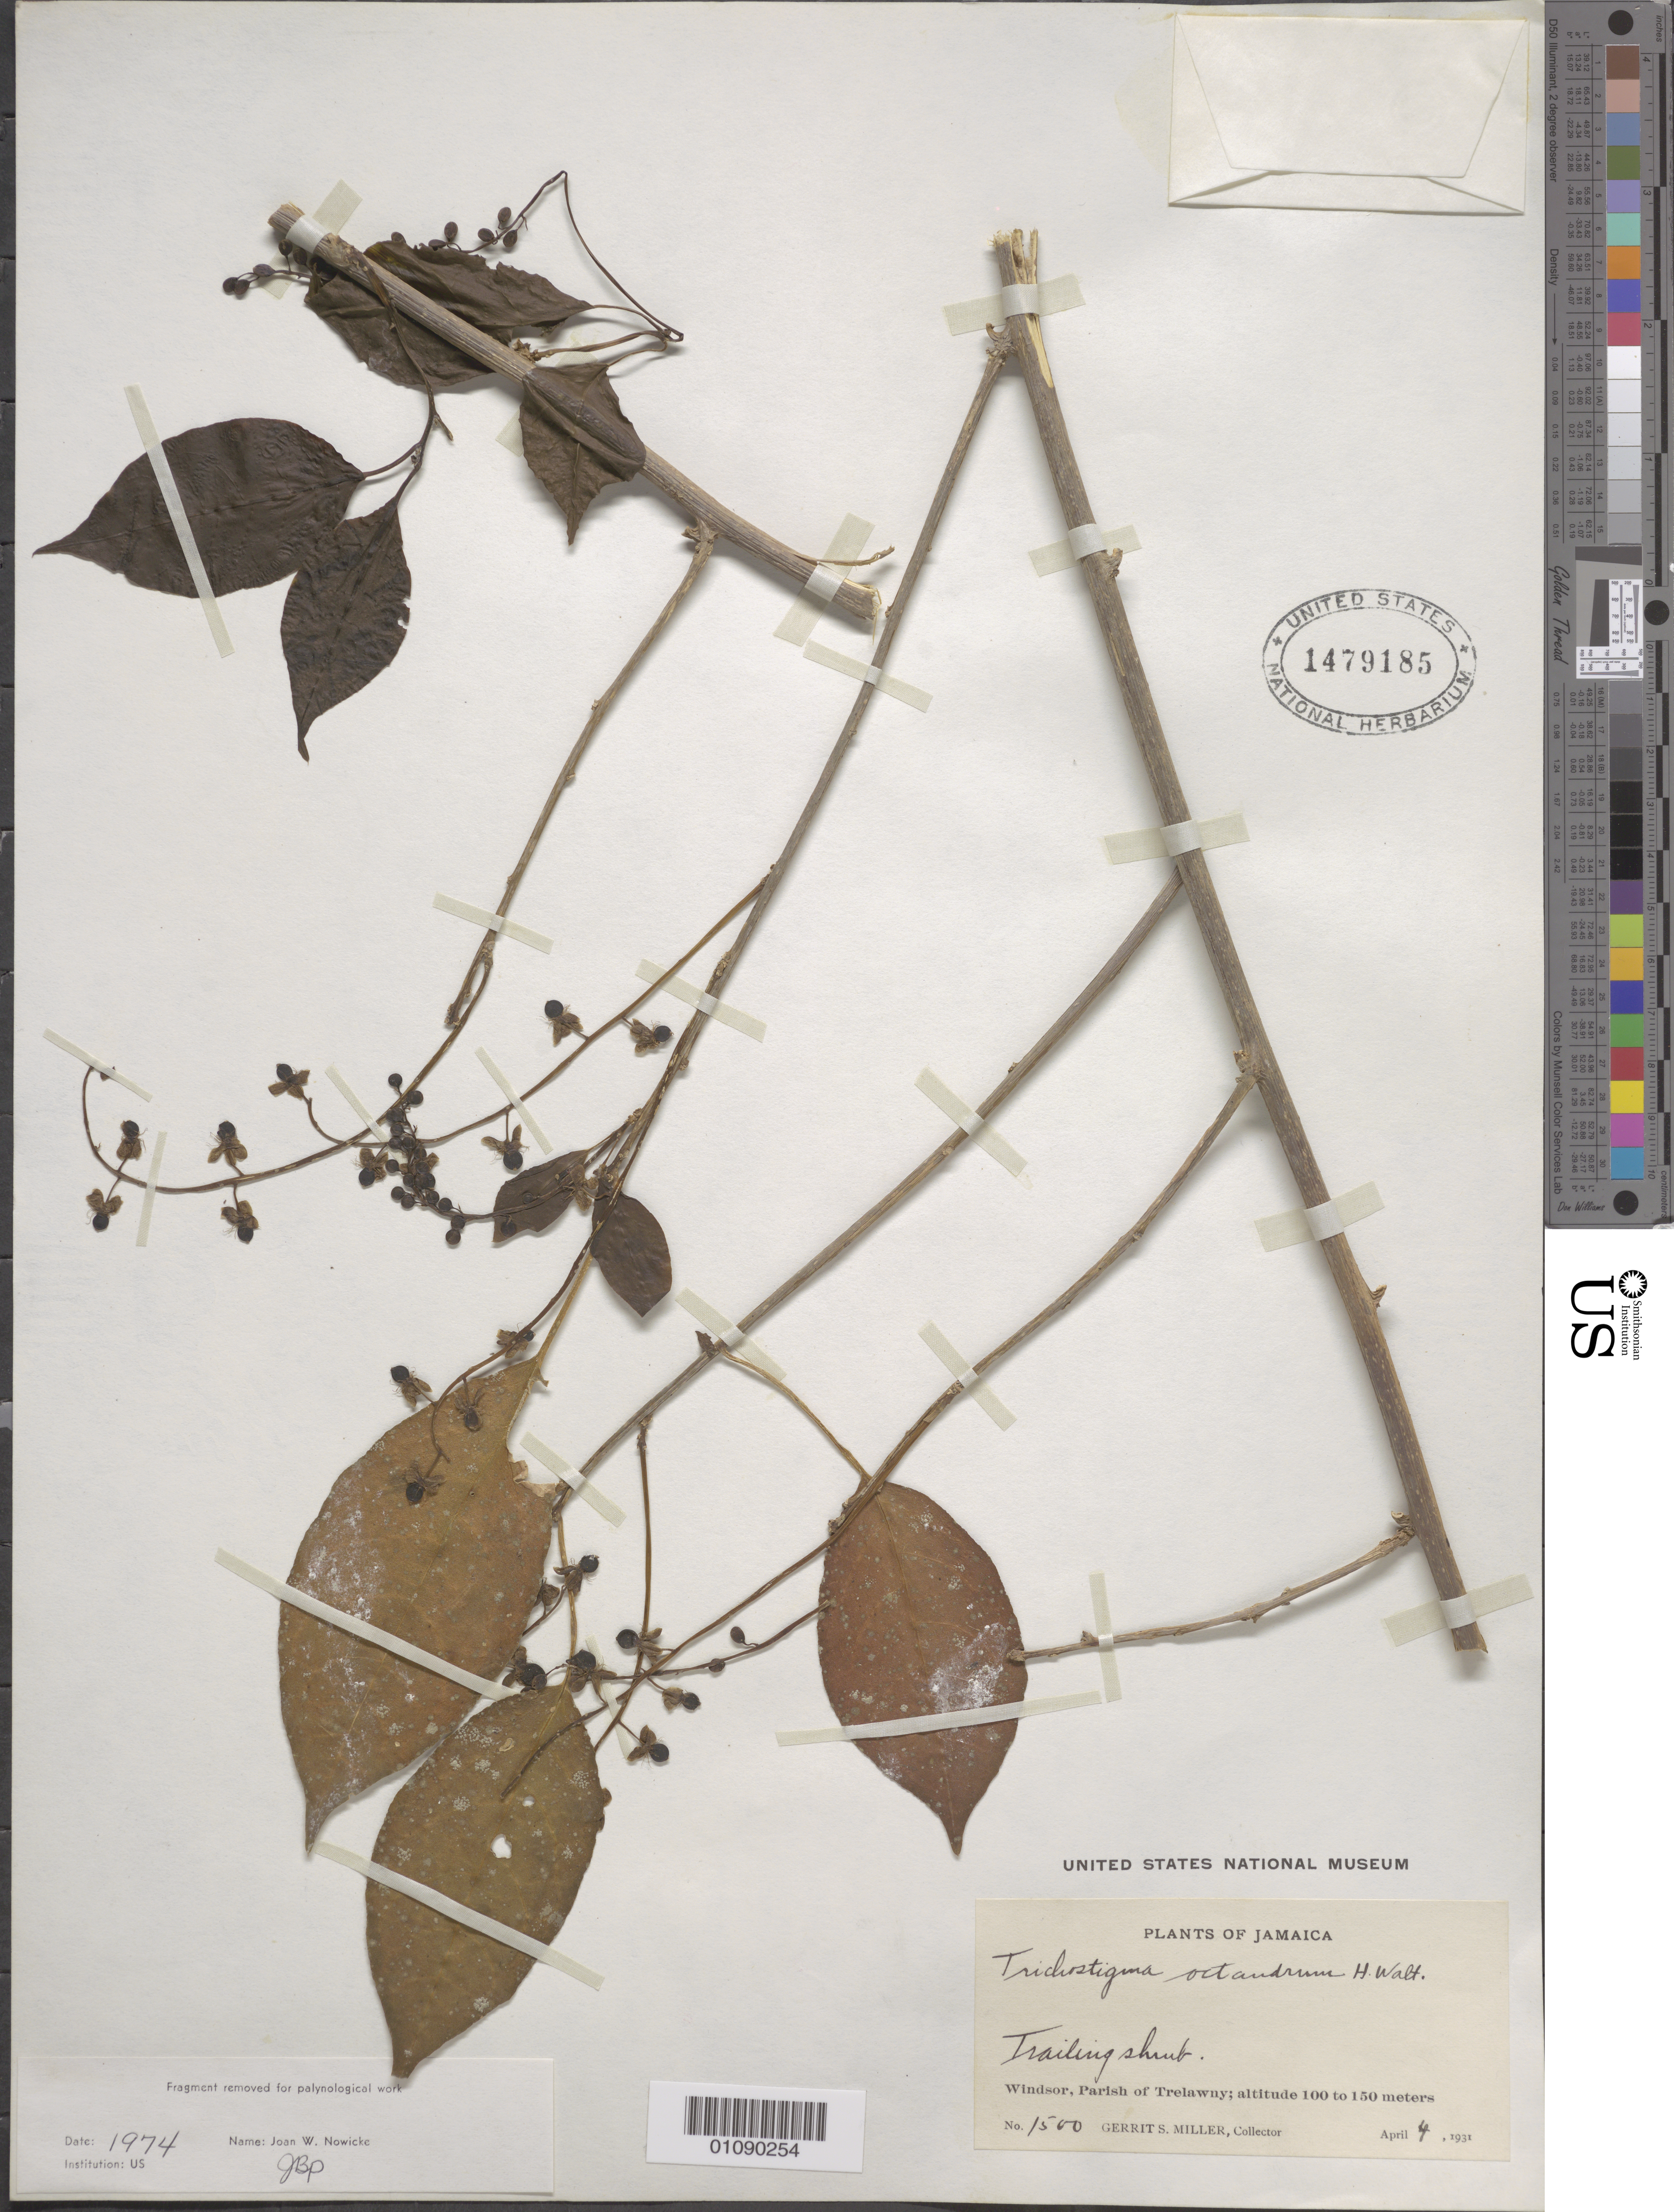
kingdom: Plantae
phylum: Tracheophyta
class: Magnoliopsida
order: Caryophyllales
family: Phytolaccaceae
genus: Trichostigma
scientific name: Trichostigma octandrum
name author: (L.) H. Walter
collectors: G. S. Miller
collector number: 1500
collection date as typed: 04 Apr 1931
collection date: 1931-04-04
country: Jamaica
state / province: Trelawny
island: Jamaica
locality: Windsor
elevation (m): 100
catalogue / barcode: US 1479185